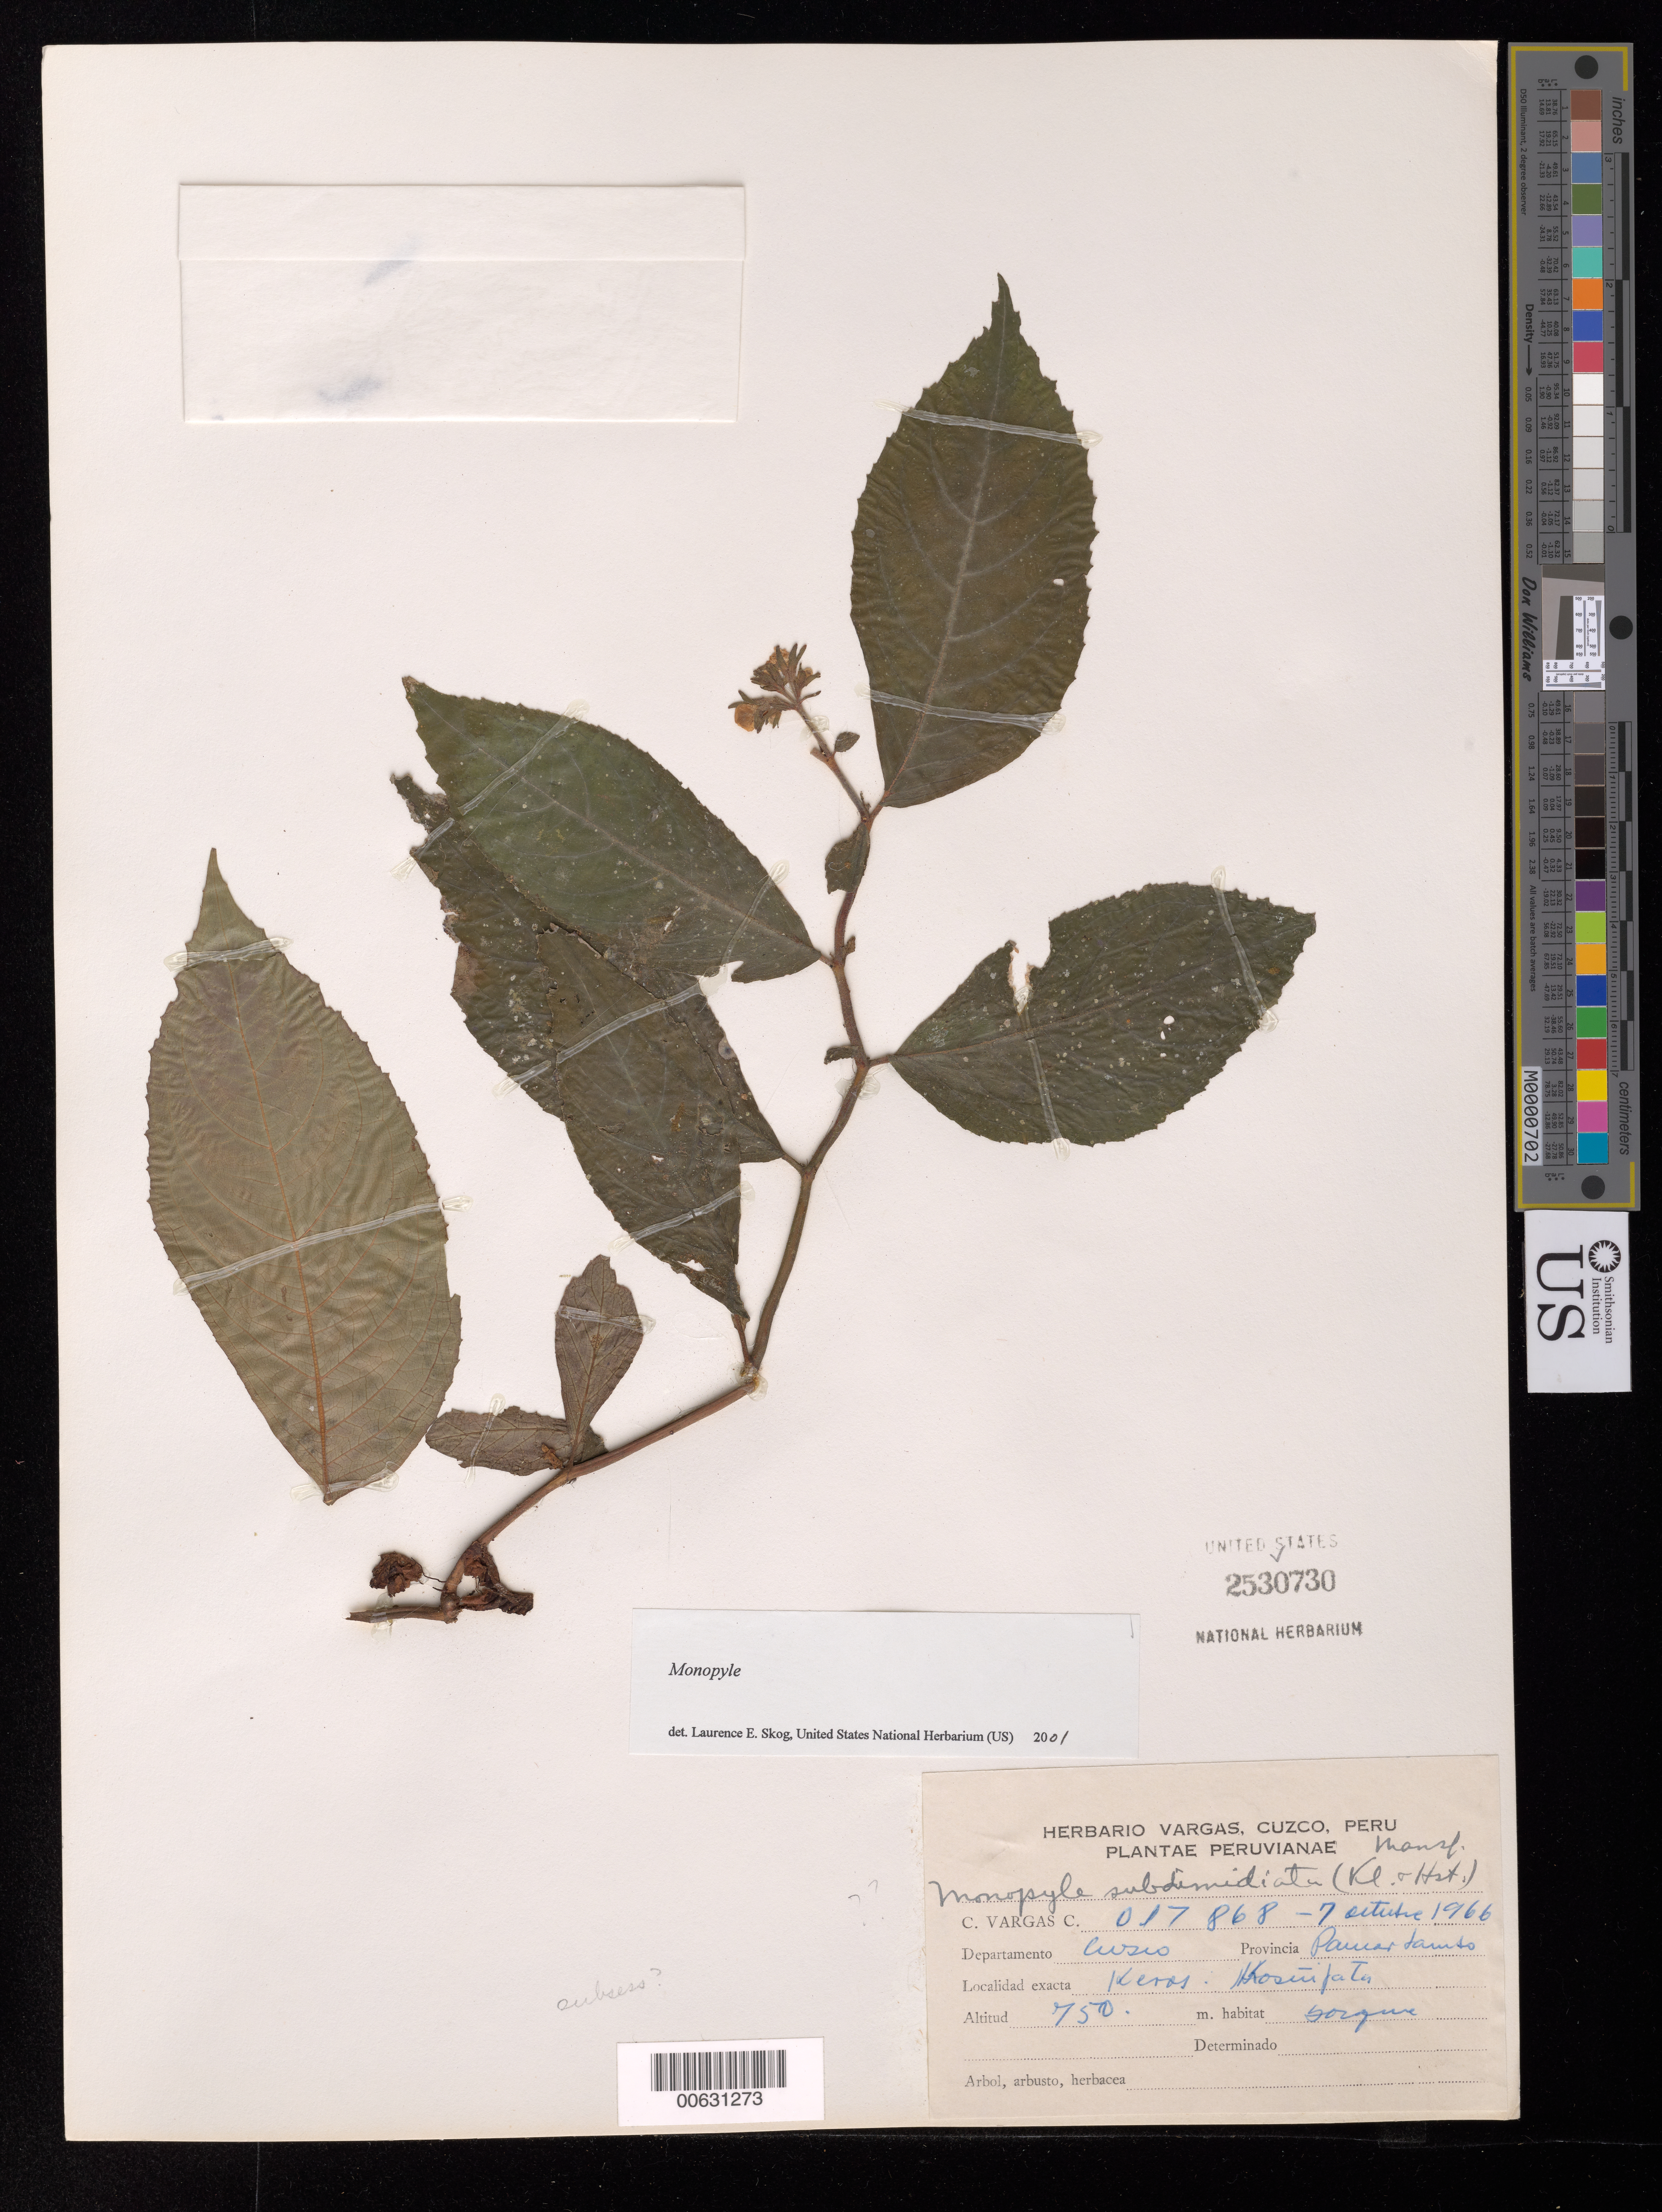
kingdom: Plantae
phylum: Tracheophyta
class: Magnoliopsida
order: Lamiales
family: Gesneriaceae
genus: Monopyle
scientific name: Monopyle sp.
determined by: Skog, Laurence E.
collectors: C. Vargas C.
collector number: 17868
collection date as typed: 07 Oct 1966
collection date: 1966-10-07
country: Peru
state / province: Cusco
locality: Prov. Paucartambo, Keros - Kosñipata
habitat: Bosque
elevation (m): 750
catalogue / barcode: US 2530730